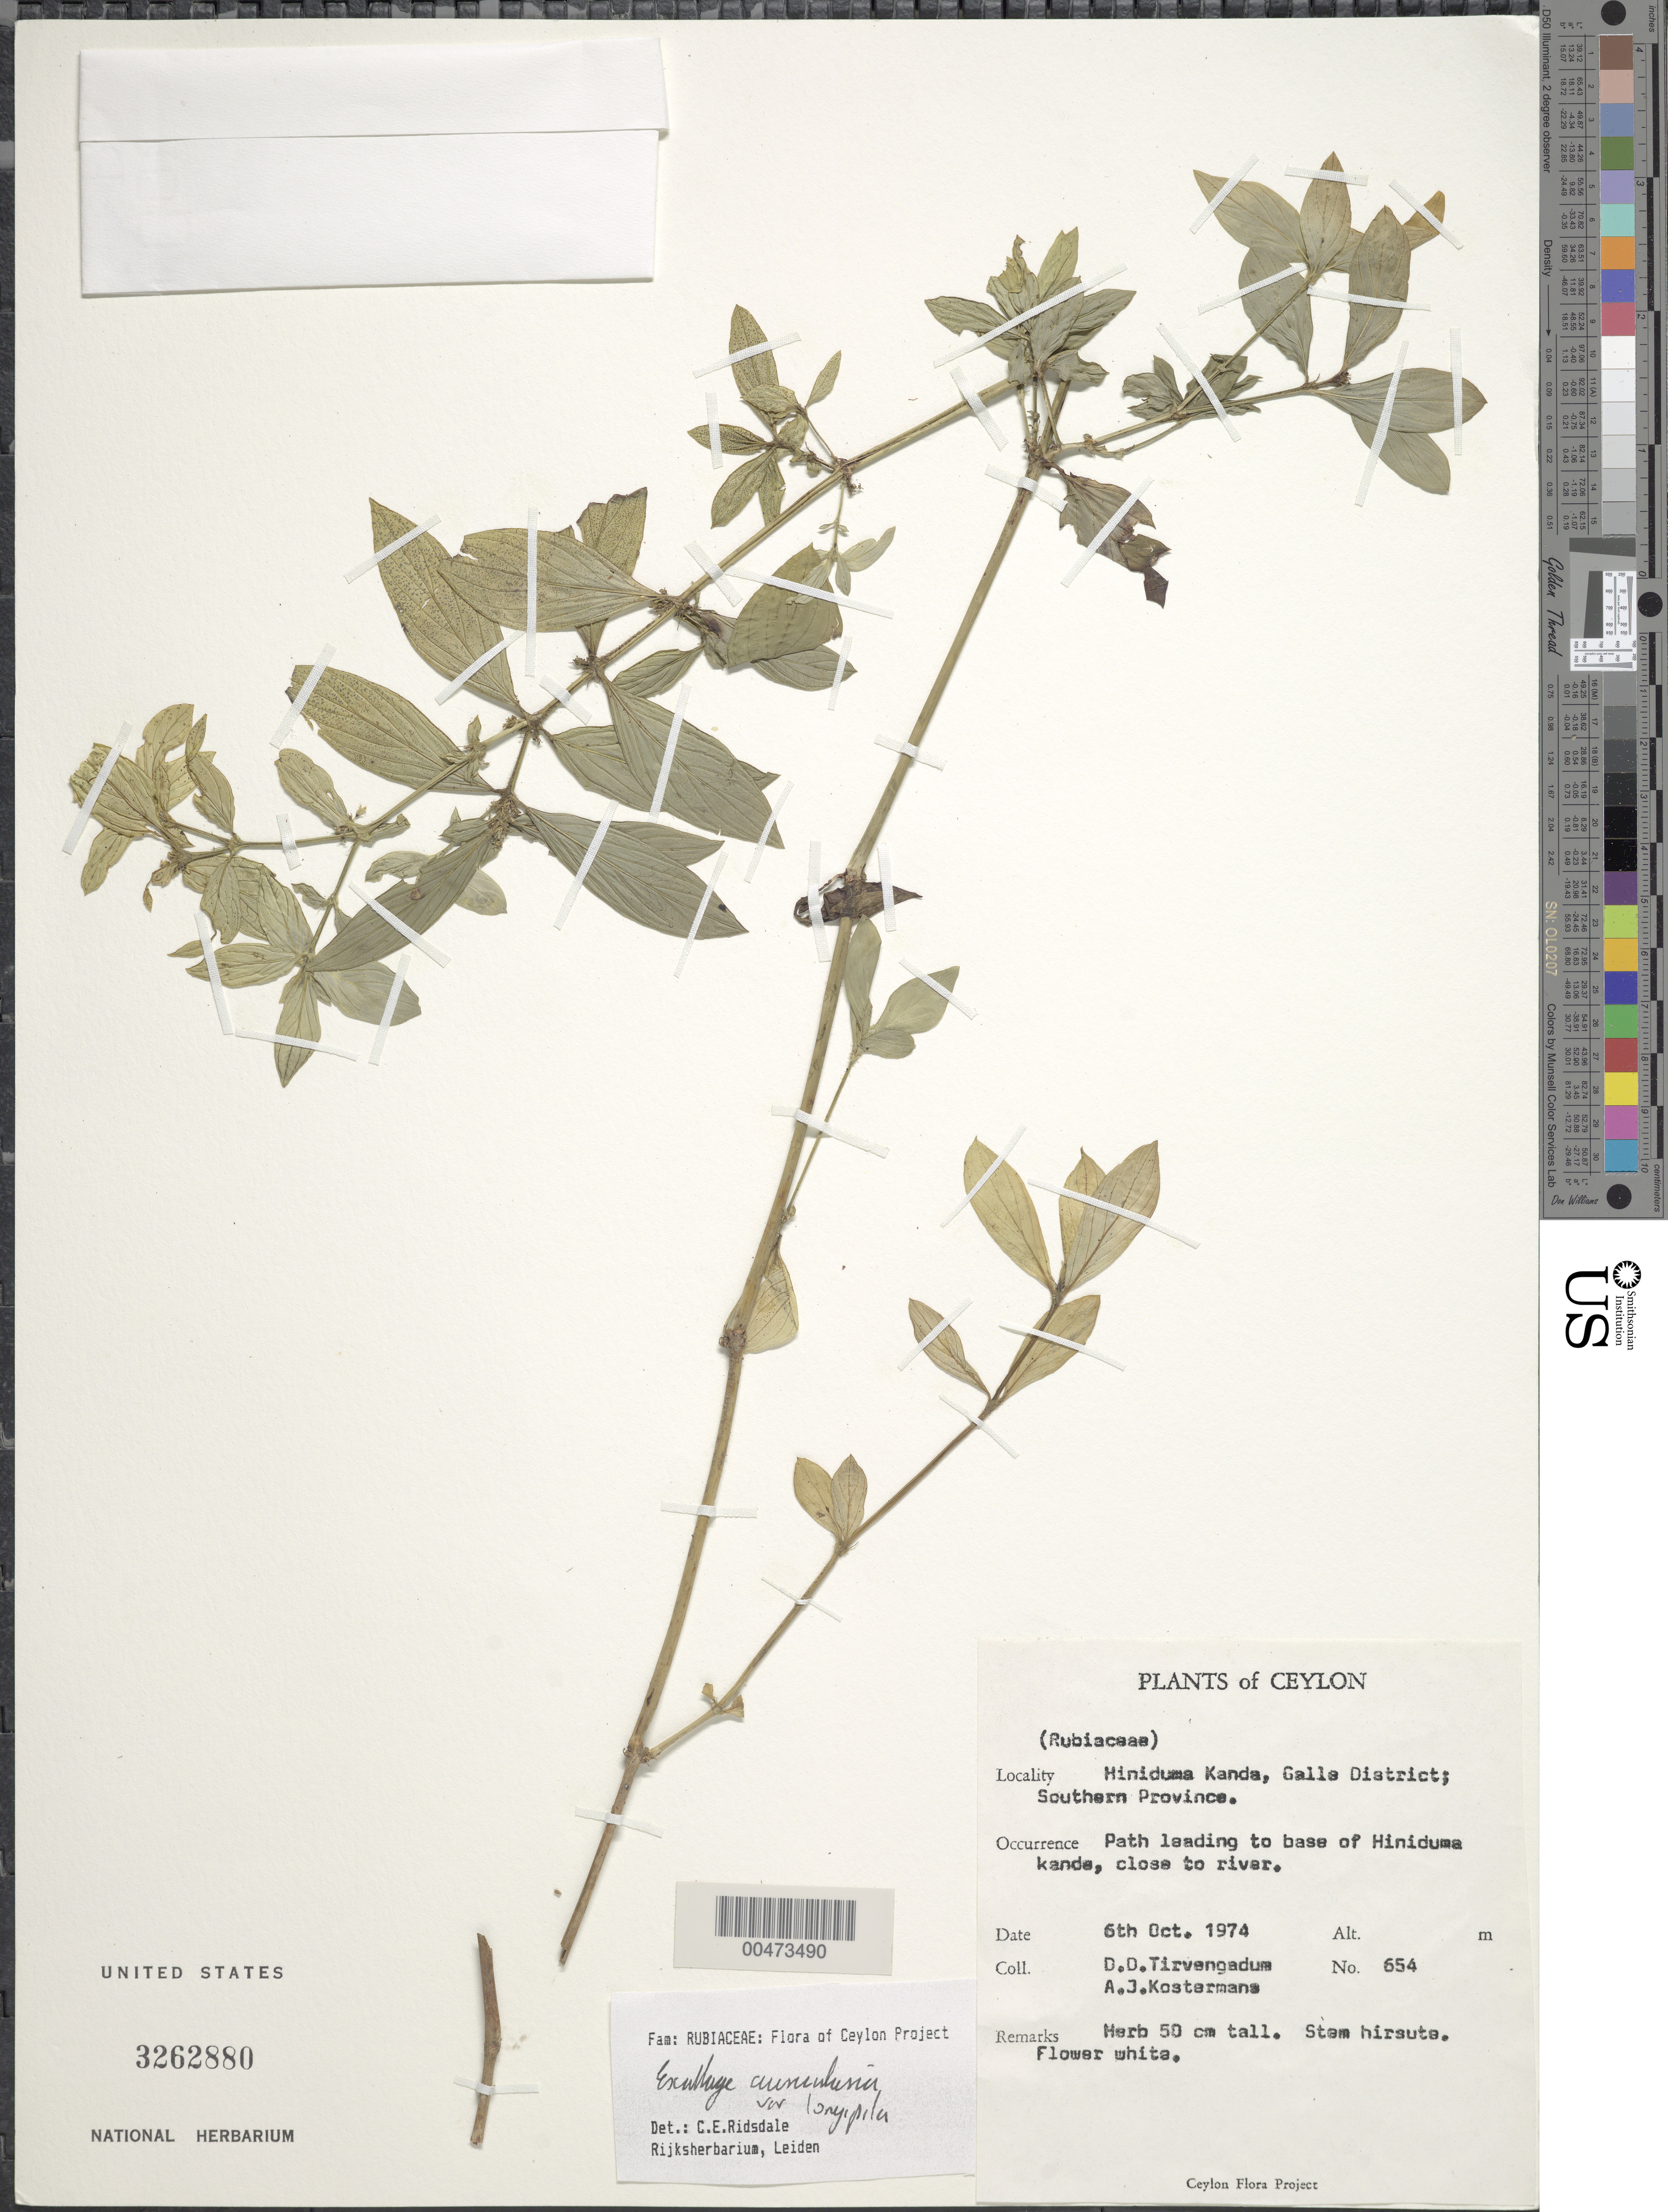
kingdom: Plantae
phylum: Tracheophyta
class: Magnoliopsida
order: Gentianales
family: Rubiaceae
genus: Exallage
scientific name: Exallage auricularia var. longipila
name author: Fosberg & Sachet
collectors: D. Tirvengadum & A. J. G. Kostermans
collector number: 654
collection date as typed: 06 Oct 1974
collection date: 1974-10-06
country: Sri Lanka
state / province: Southern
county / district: Galle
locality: Hiniduma Kanda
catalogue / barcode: US 3262880